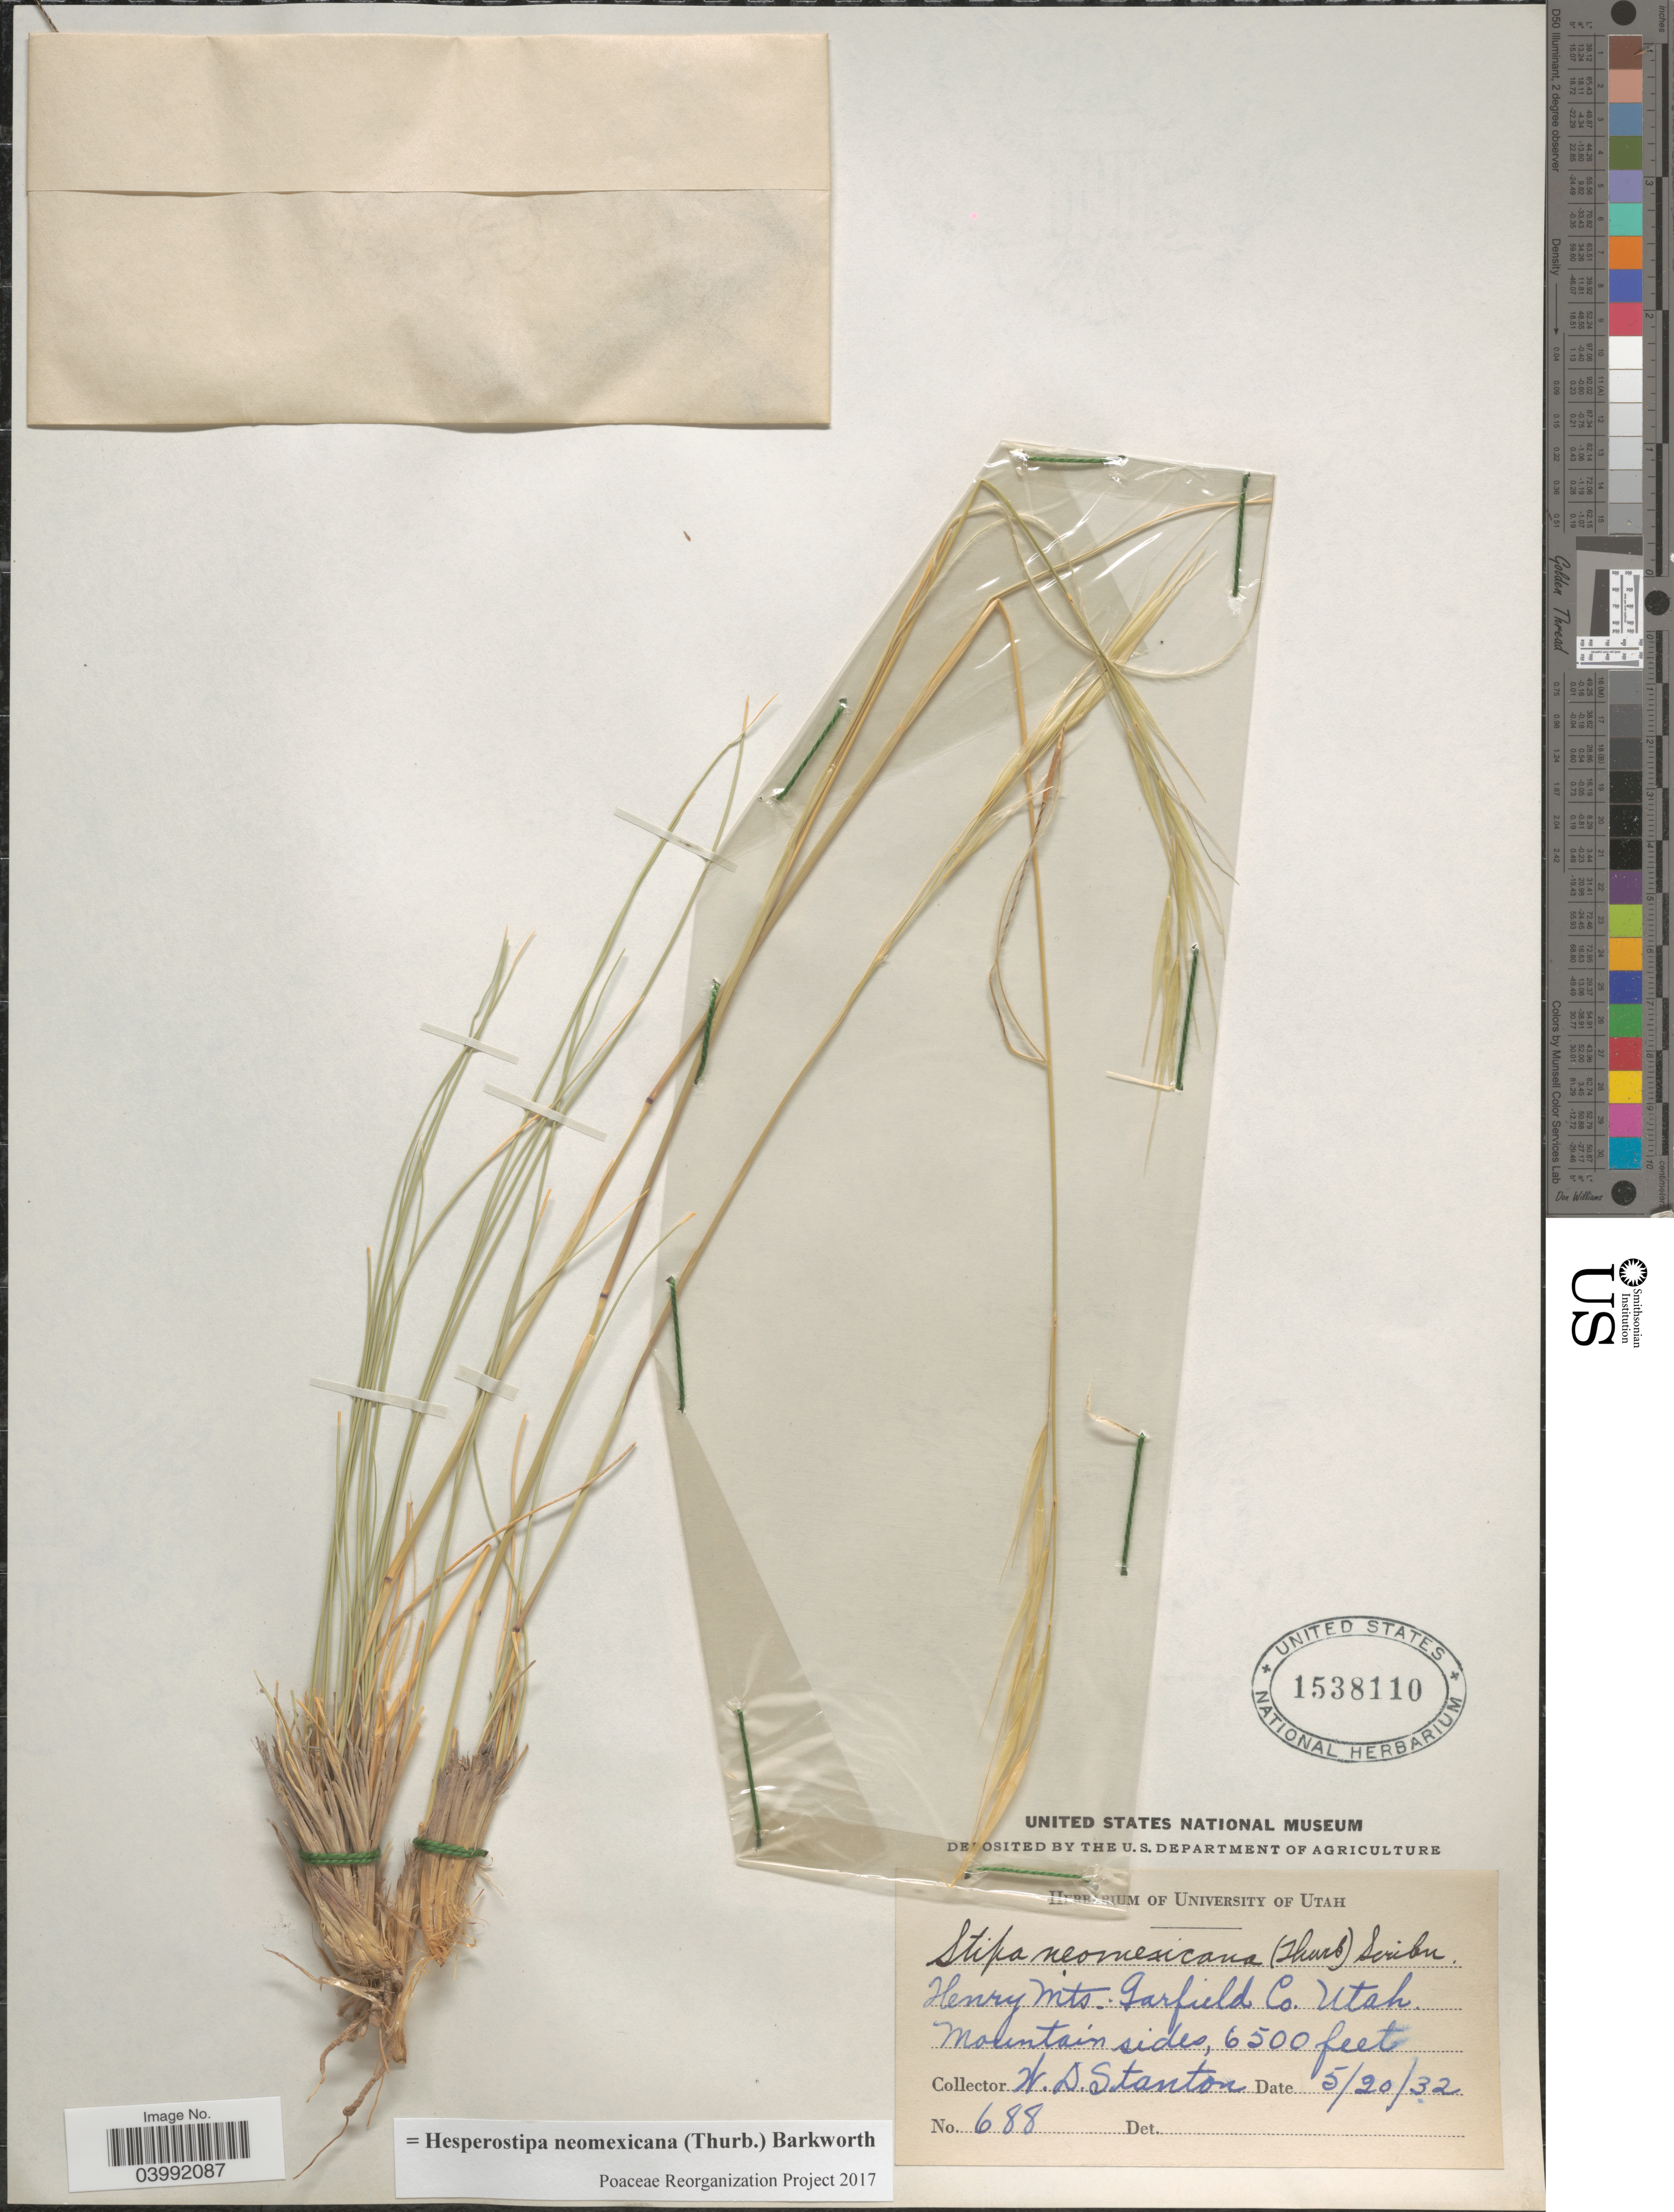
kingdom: Plantae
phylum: Tracheophyta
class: Liliopsida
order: Poales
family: Poaceae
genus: Hesperostipa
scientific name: Hesperostipa neomexicana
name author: (Thurb.) Barkworth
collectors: W. Stanton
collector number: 688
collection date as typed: Transcribed d/m/y: 20/5/32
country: United States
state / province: Utah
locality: Henry Mts. Garfield Co.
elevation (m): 1981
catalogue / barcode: US 1538110